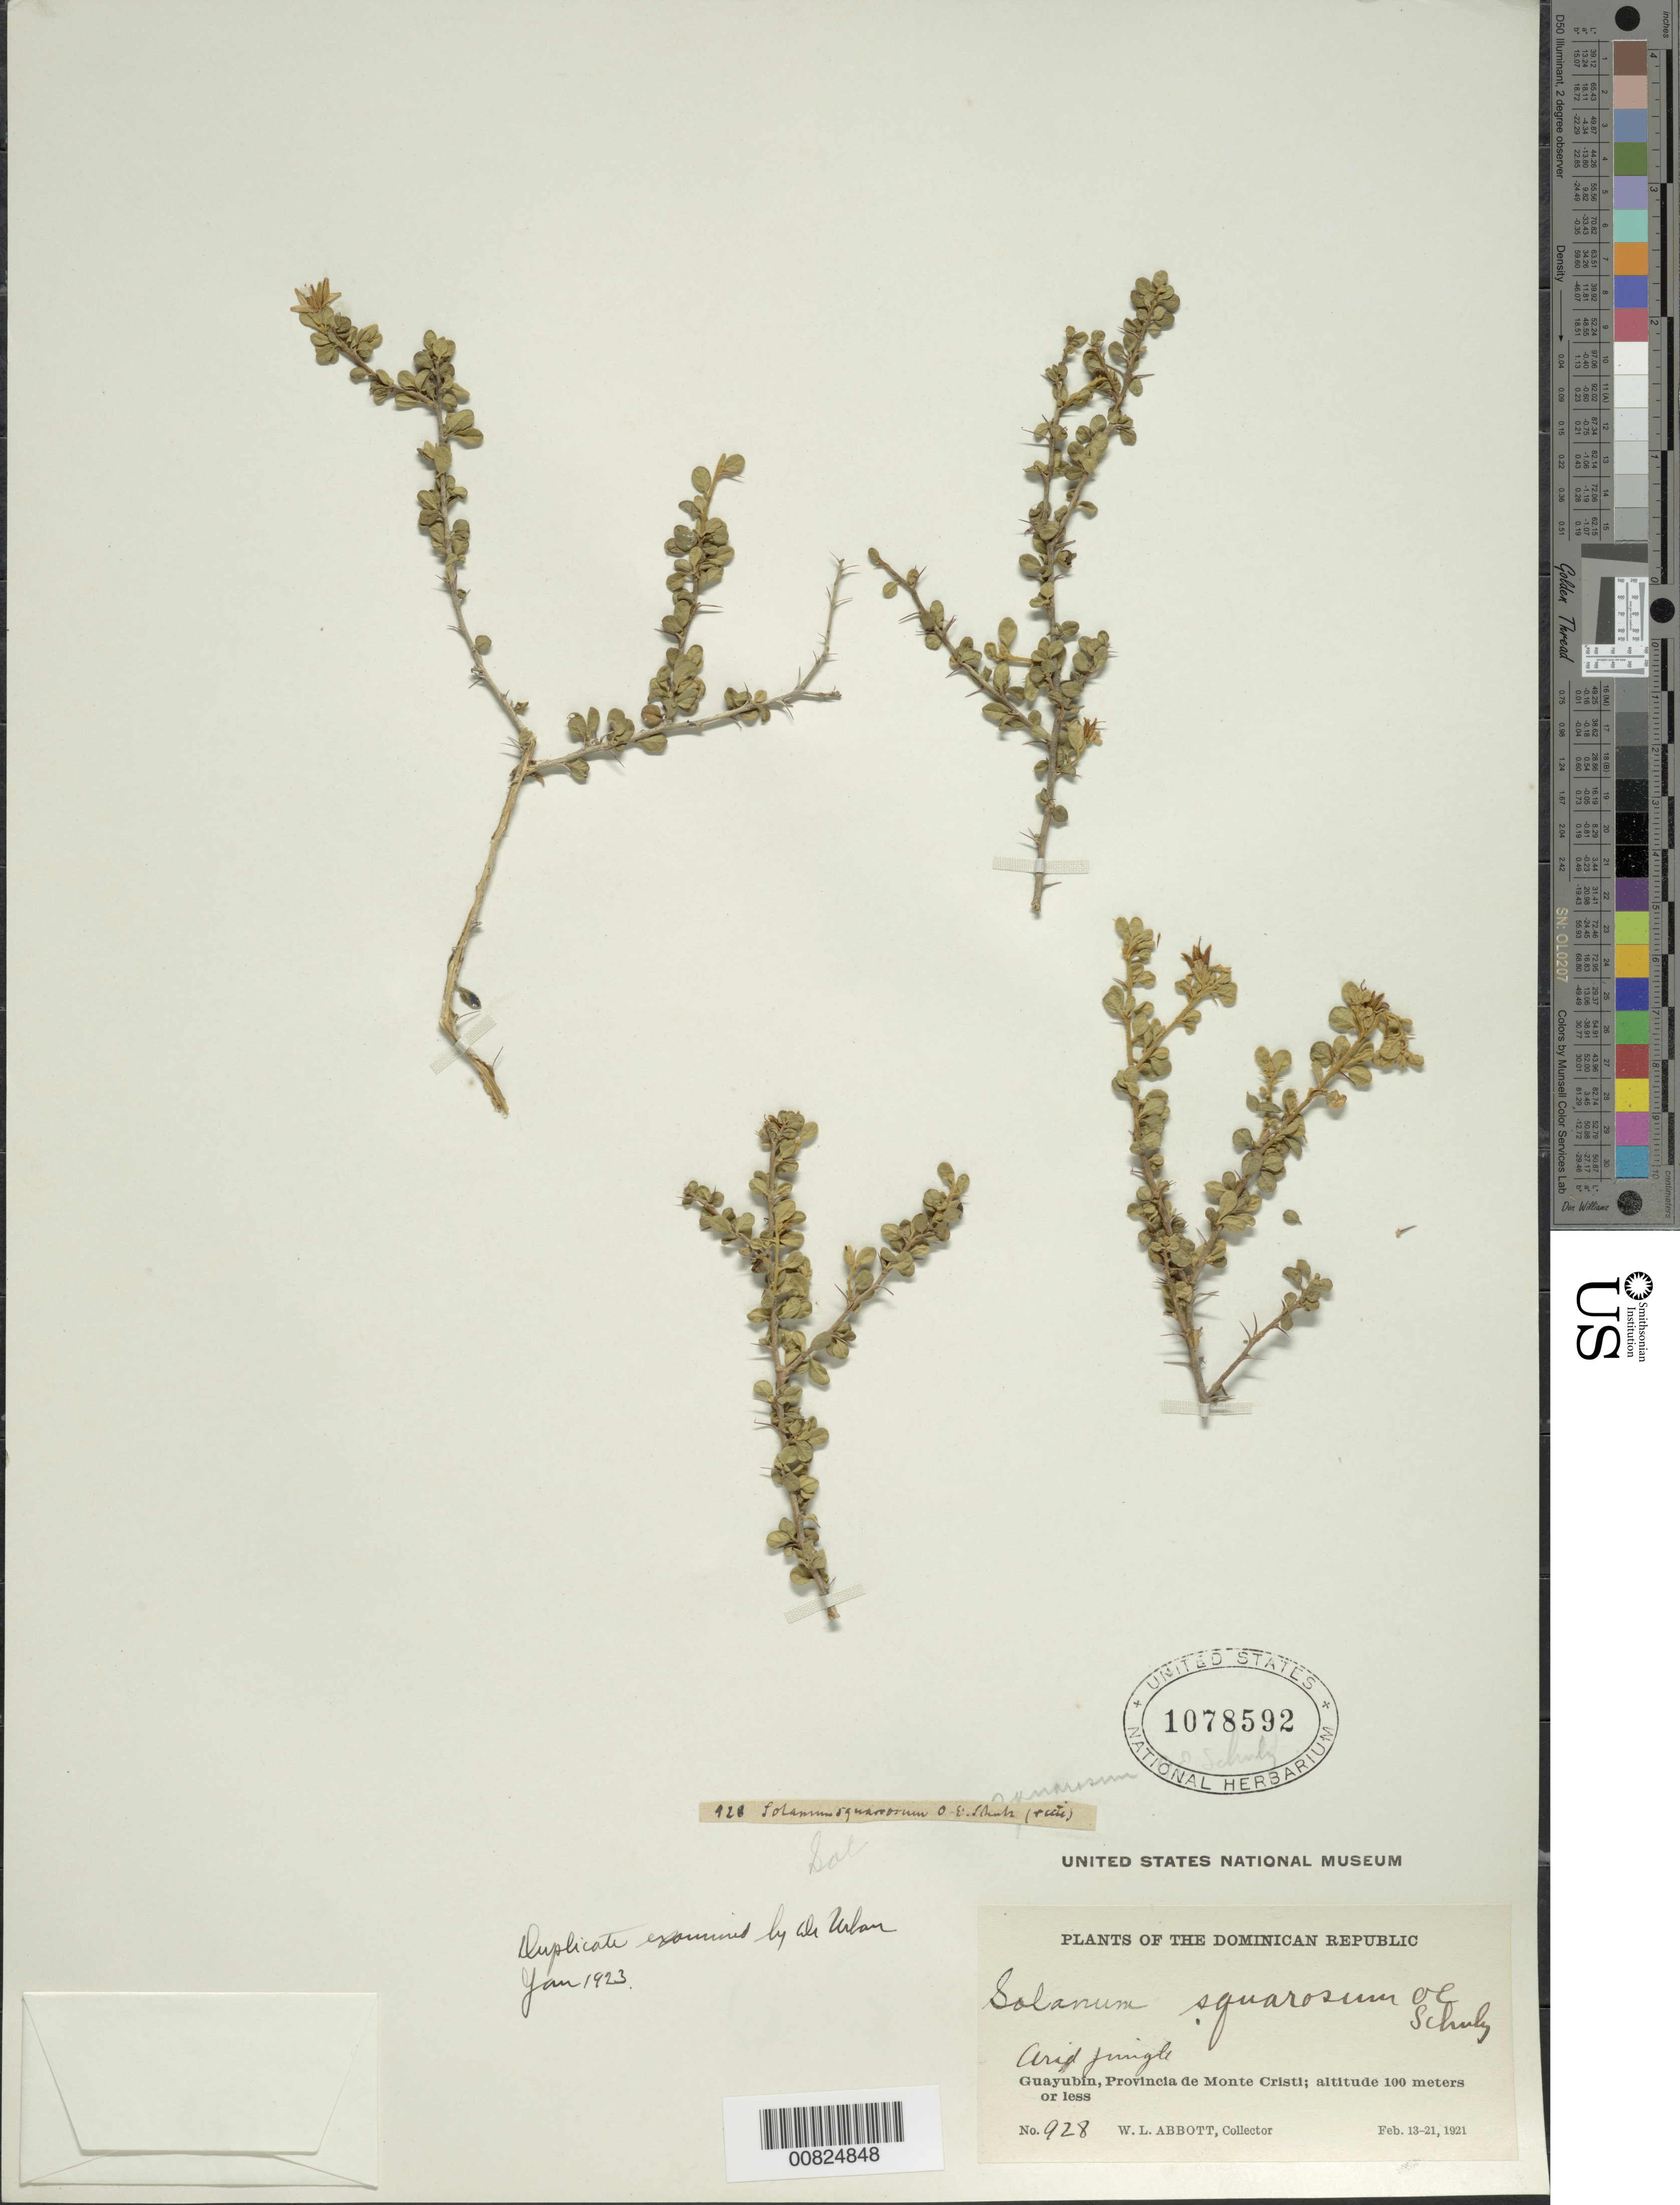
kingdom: Plantae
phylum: Tracheophyta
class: Magnoliopsida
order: Solanales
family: Solanaceae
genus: Solanum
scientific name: Solanum squarrosum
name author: O.E. Schulz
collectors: W. L. Abbott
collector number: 928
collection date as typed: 13 Feb 1921 to 21 Feb 1921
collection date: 1921-02-13/1921-02-21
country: Dominican Republic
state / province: Monte Cristi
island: Hispaniola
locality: Guayubín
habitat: Arid jungle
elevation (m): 100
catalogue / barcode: US 1078592